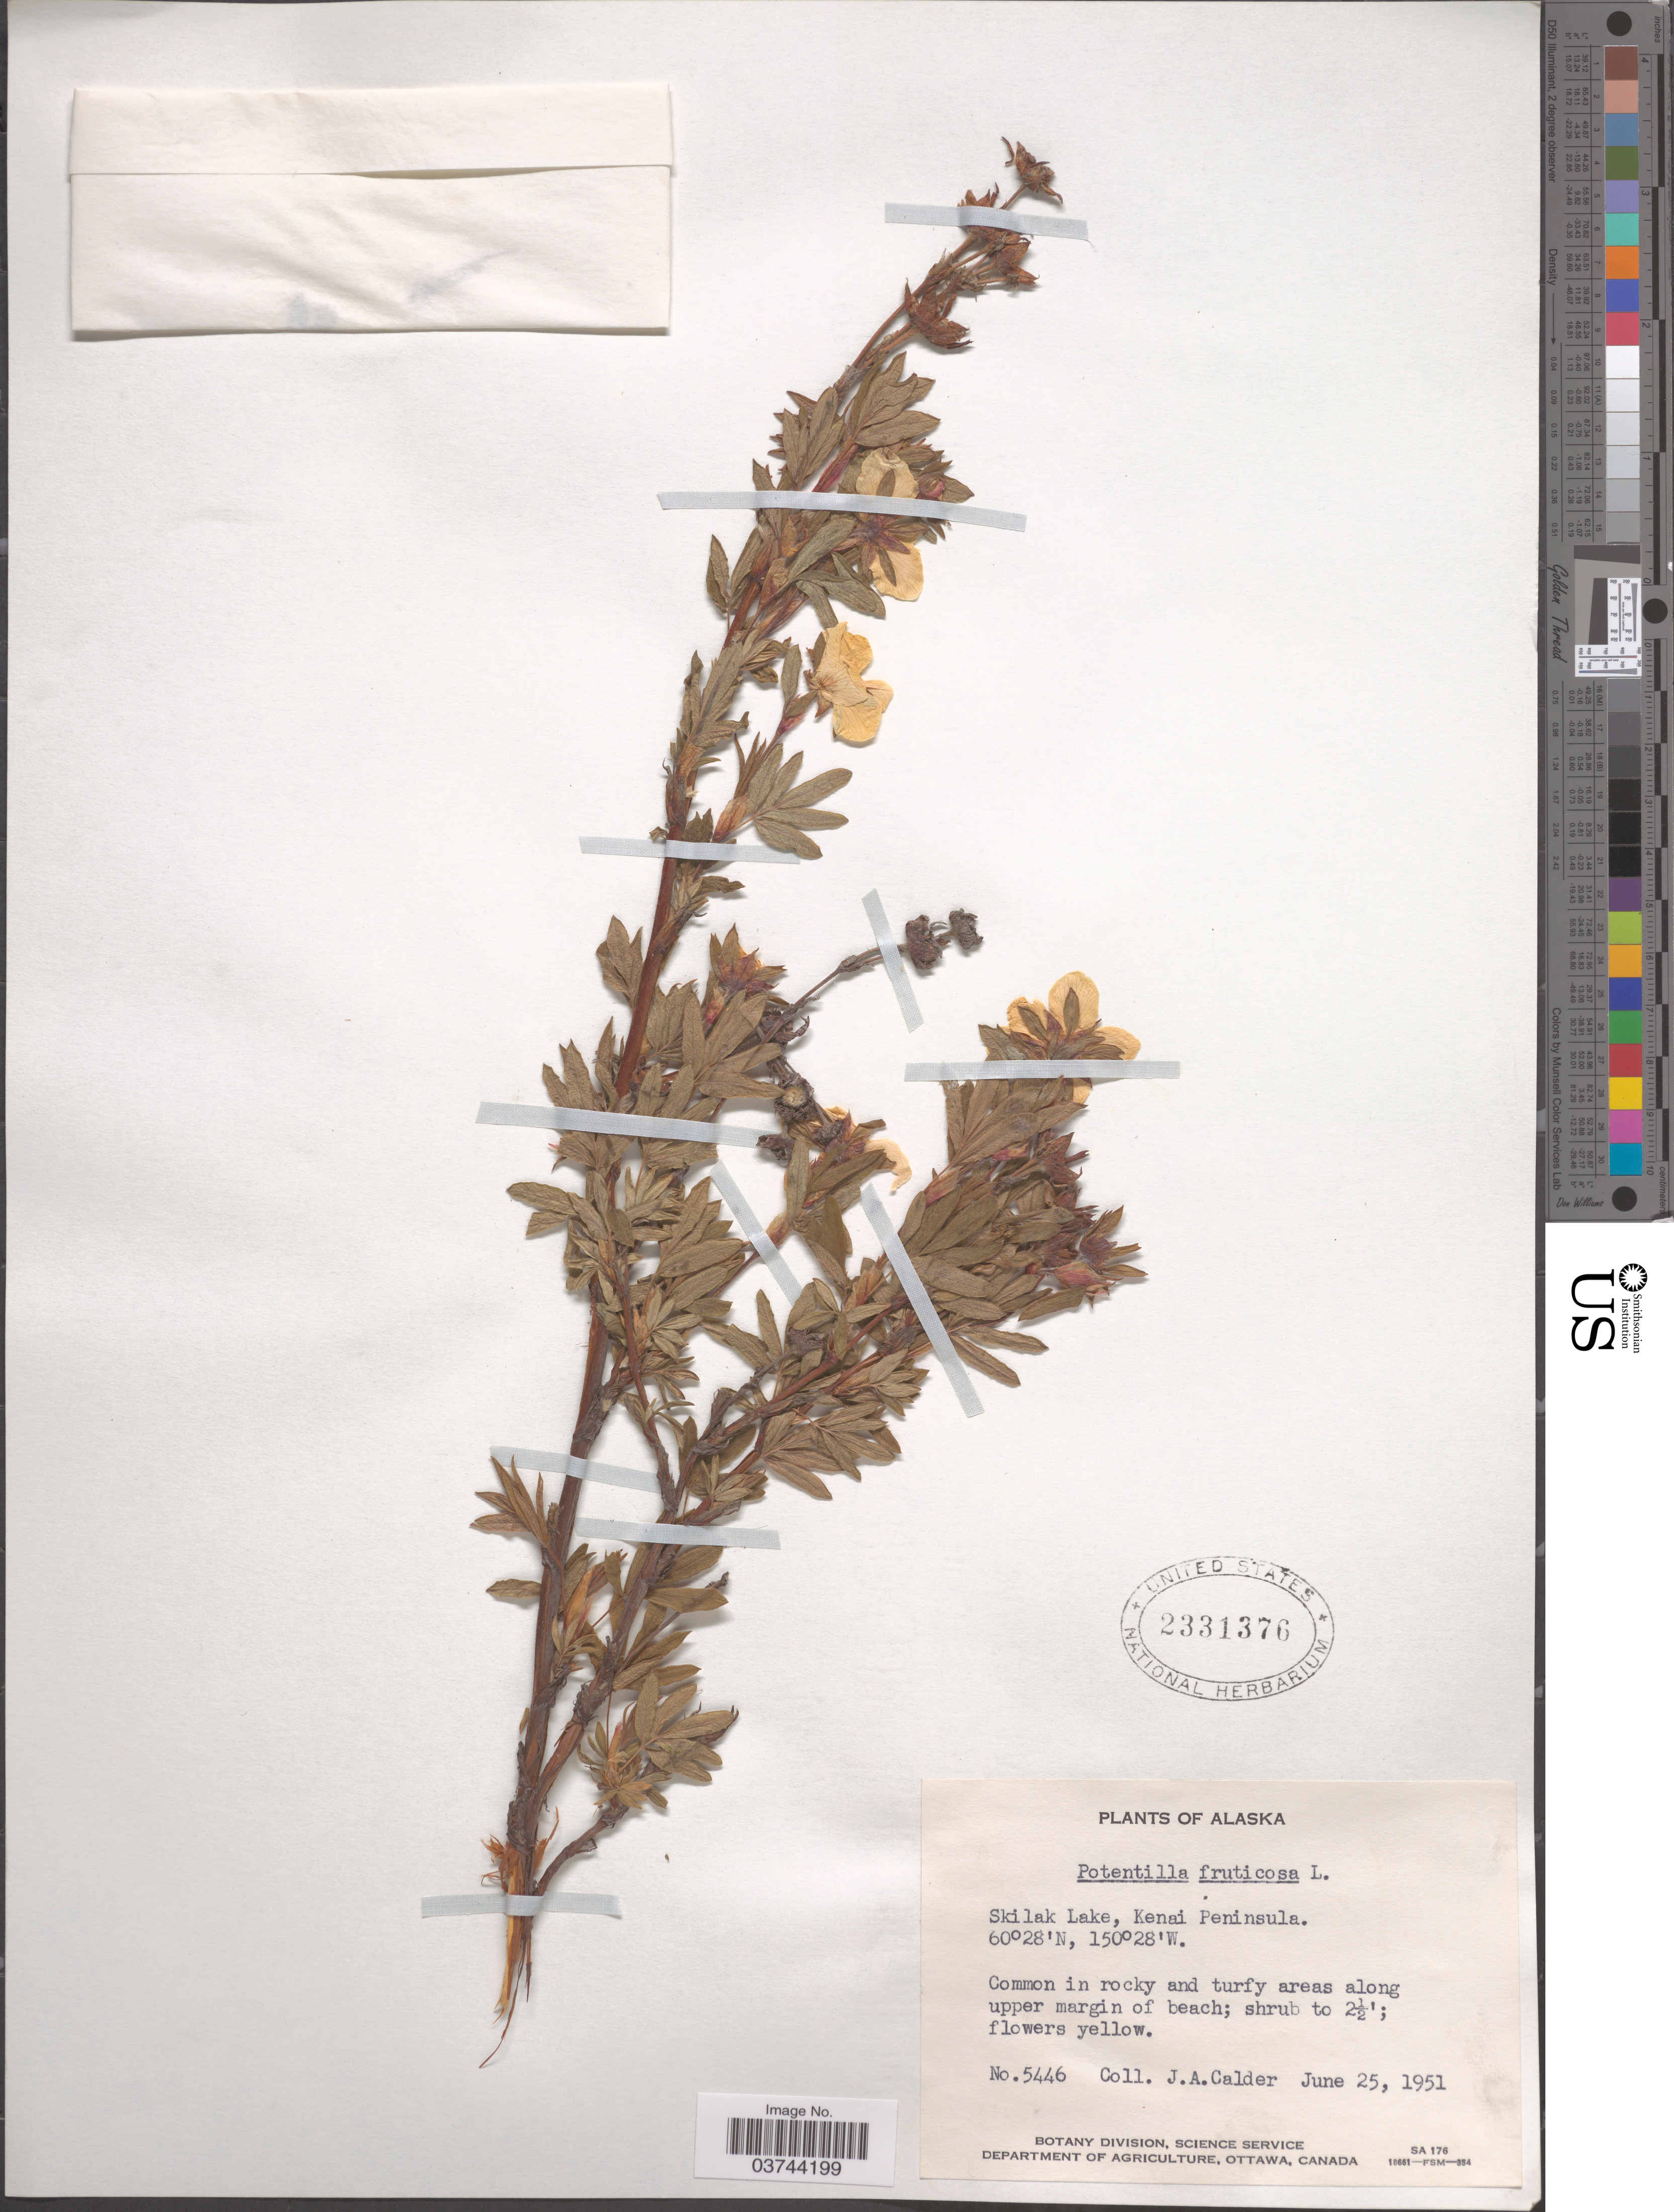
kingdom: Plantae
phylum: Tracheophyta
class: Magnoliopsida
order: Rosales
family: Rosaceae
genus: Dasiphora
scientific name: Dasiphora fruticosa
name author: (L.) Rydb.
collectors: J. A. Calder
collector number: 5446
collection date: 1951-06-25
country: United States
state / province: Alaska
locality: Skilak Lake, Kenai Peninsula.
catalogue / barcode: US 2331376